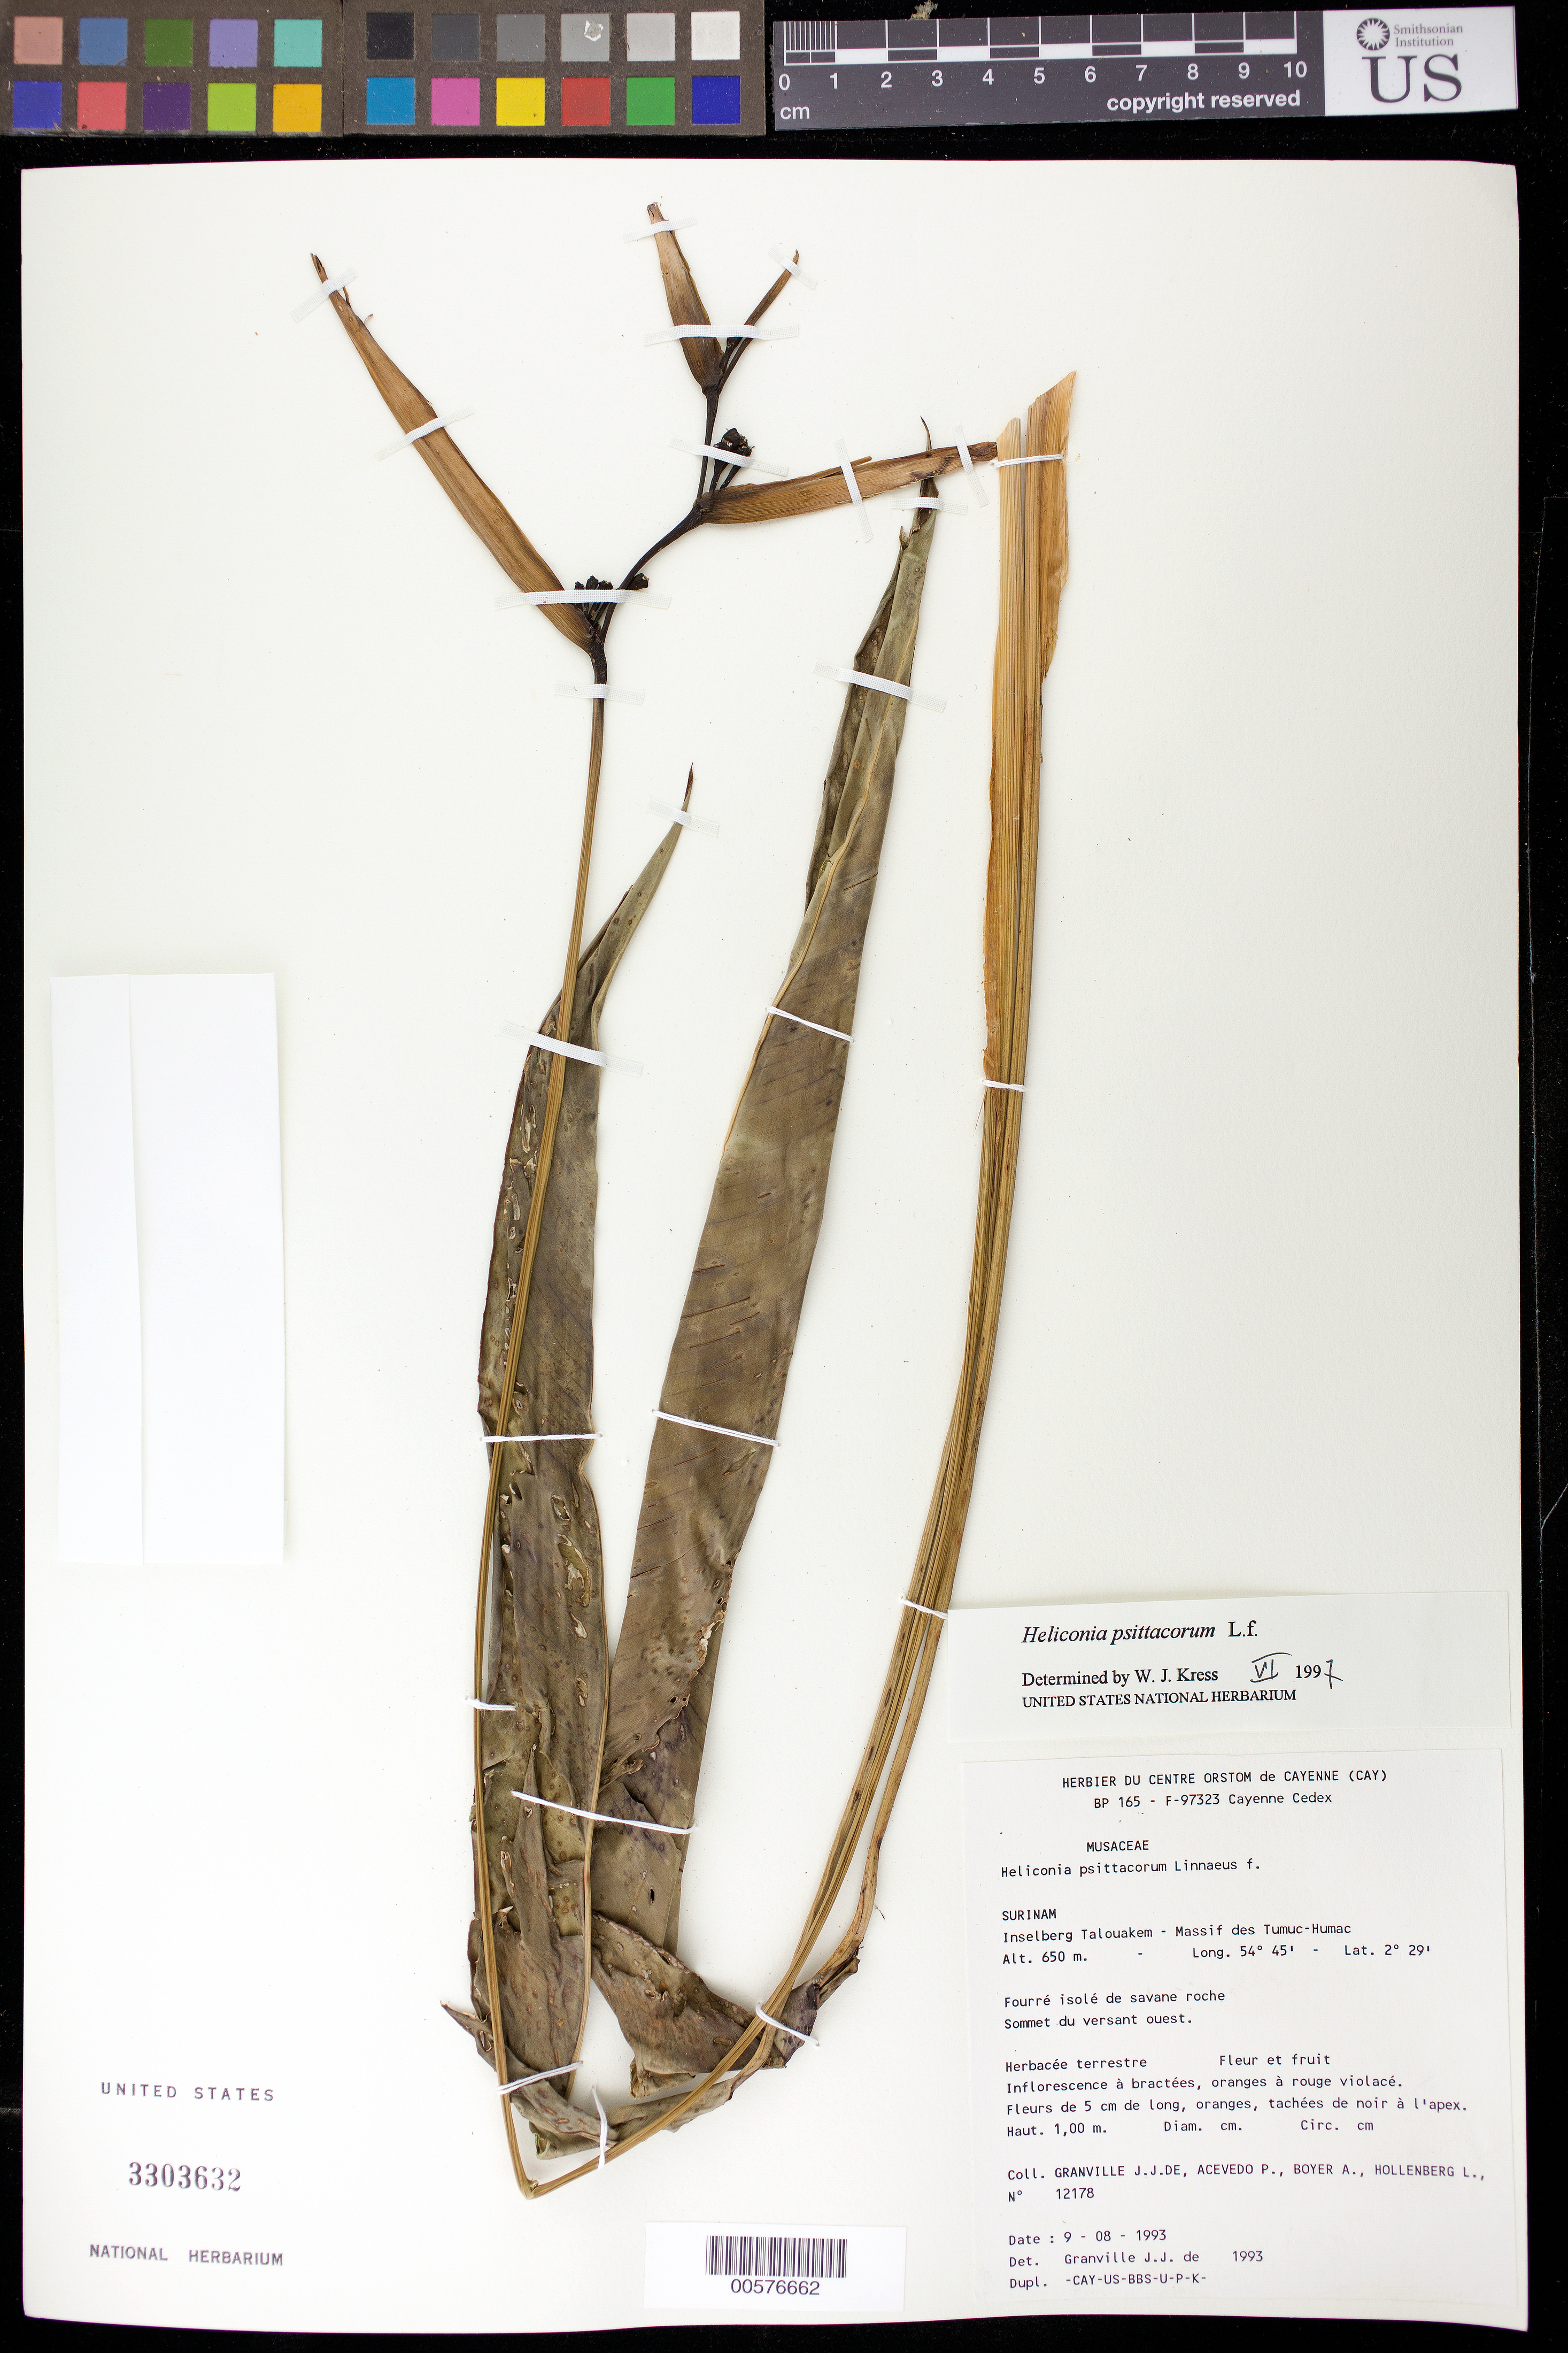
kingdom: Plantae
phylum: Tracheophyta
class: Liliopsida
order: Zingiberales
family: Heliconiaceae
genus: Heliconia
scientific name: Heliconia psittacorum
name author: L. f.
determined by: Kress, W. J., (US), Smithsonian Institution - National Museum of Natural History (UNITED STATES)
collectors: J.-J. de Granville, P. Acevedo-Rodr., A. Boyer & L. Hollenberg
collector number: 12178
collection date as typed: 9-Aug-93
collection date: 1993-08-09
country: Suriname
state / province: Sipaliwini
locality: Inselberg Talouakem, Massif des Tumuc-Humac; sommet du versant Sud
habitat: Fourré isolé de savane roche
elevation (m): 650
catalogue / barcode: US 3303632